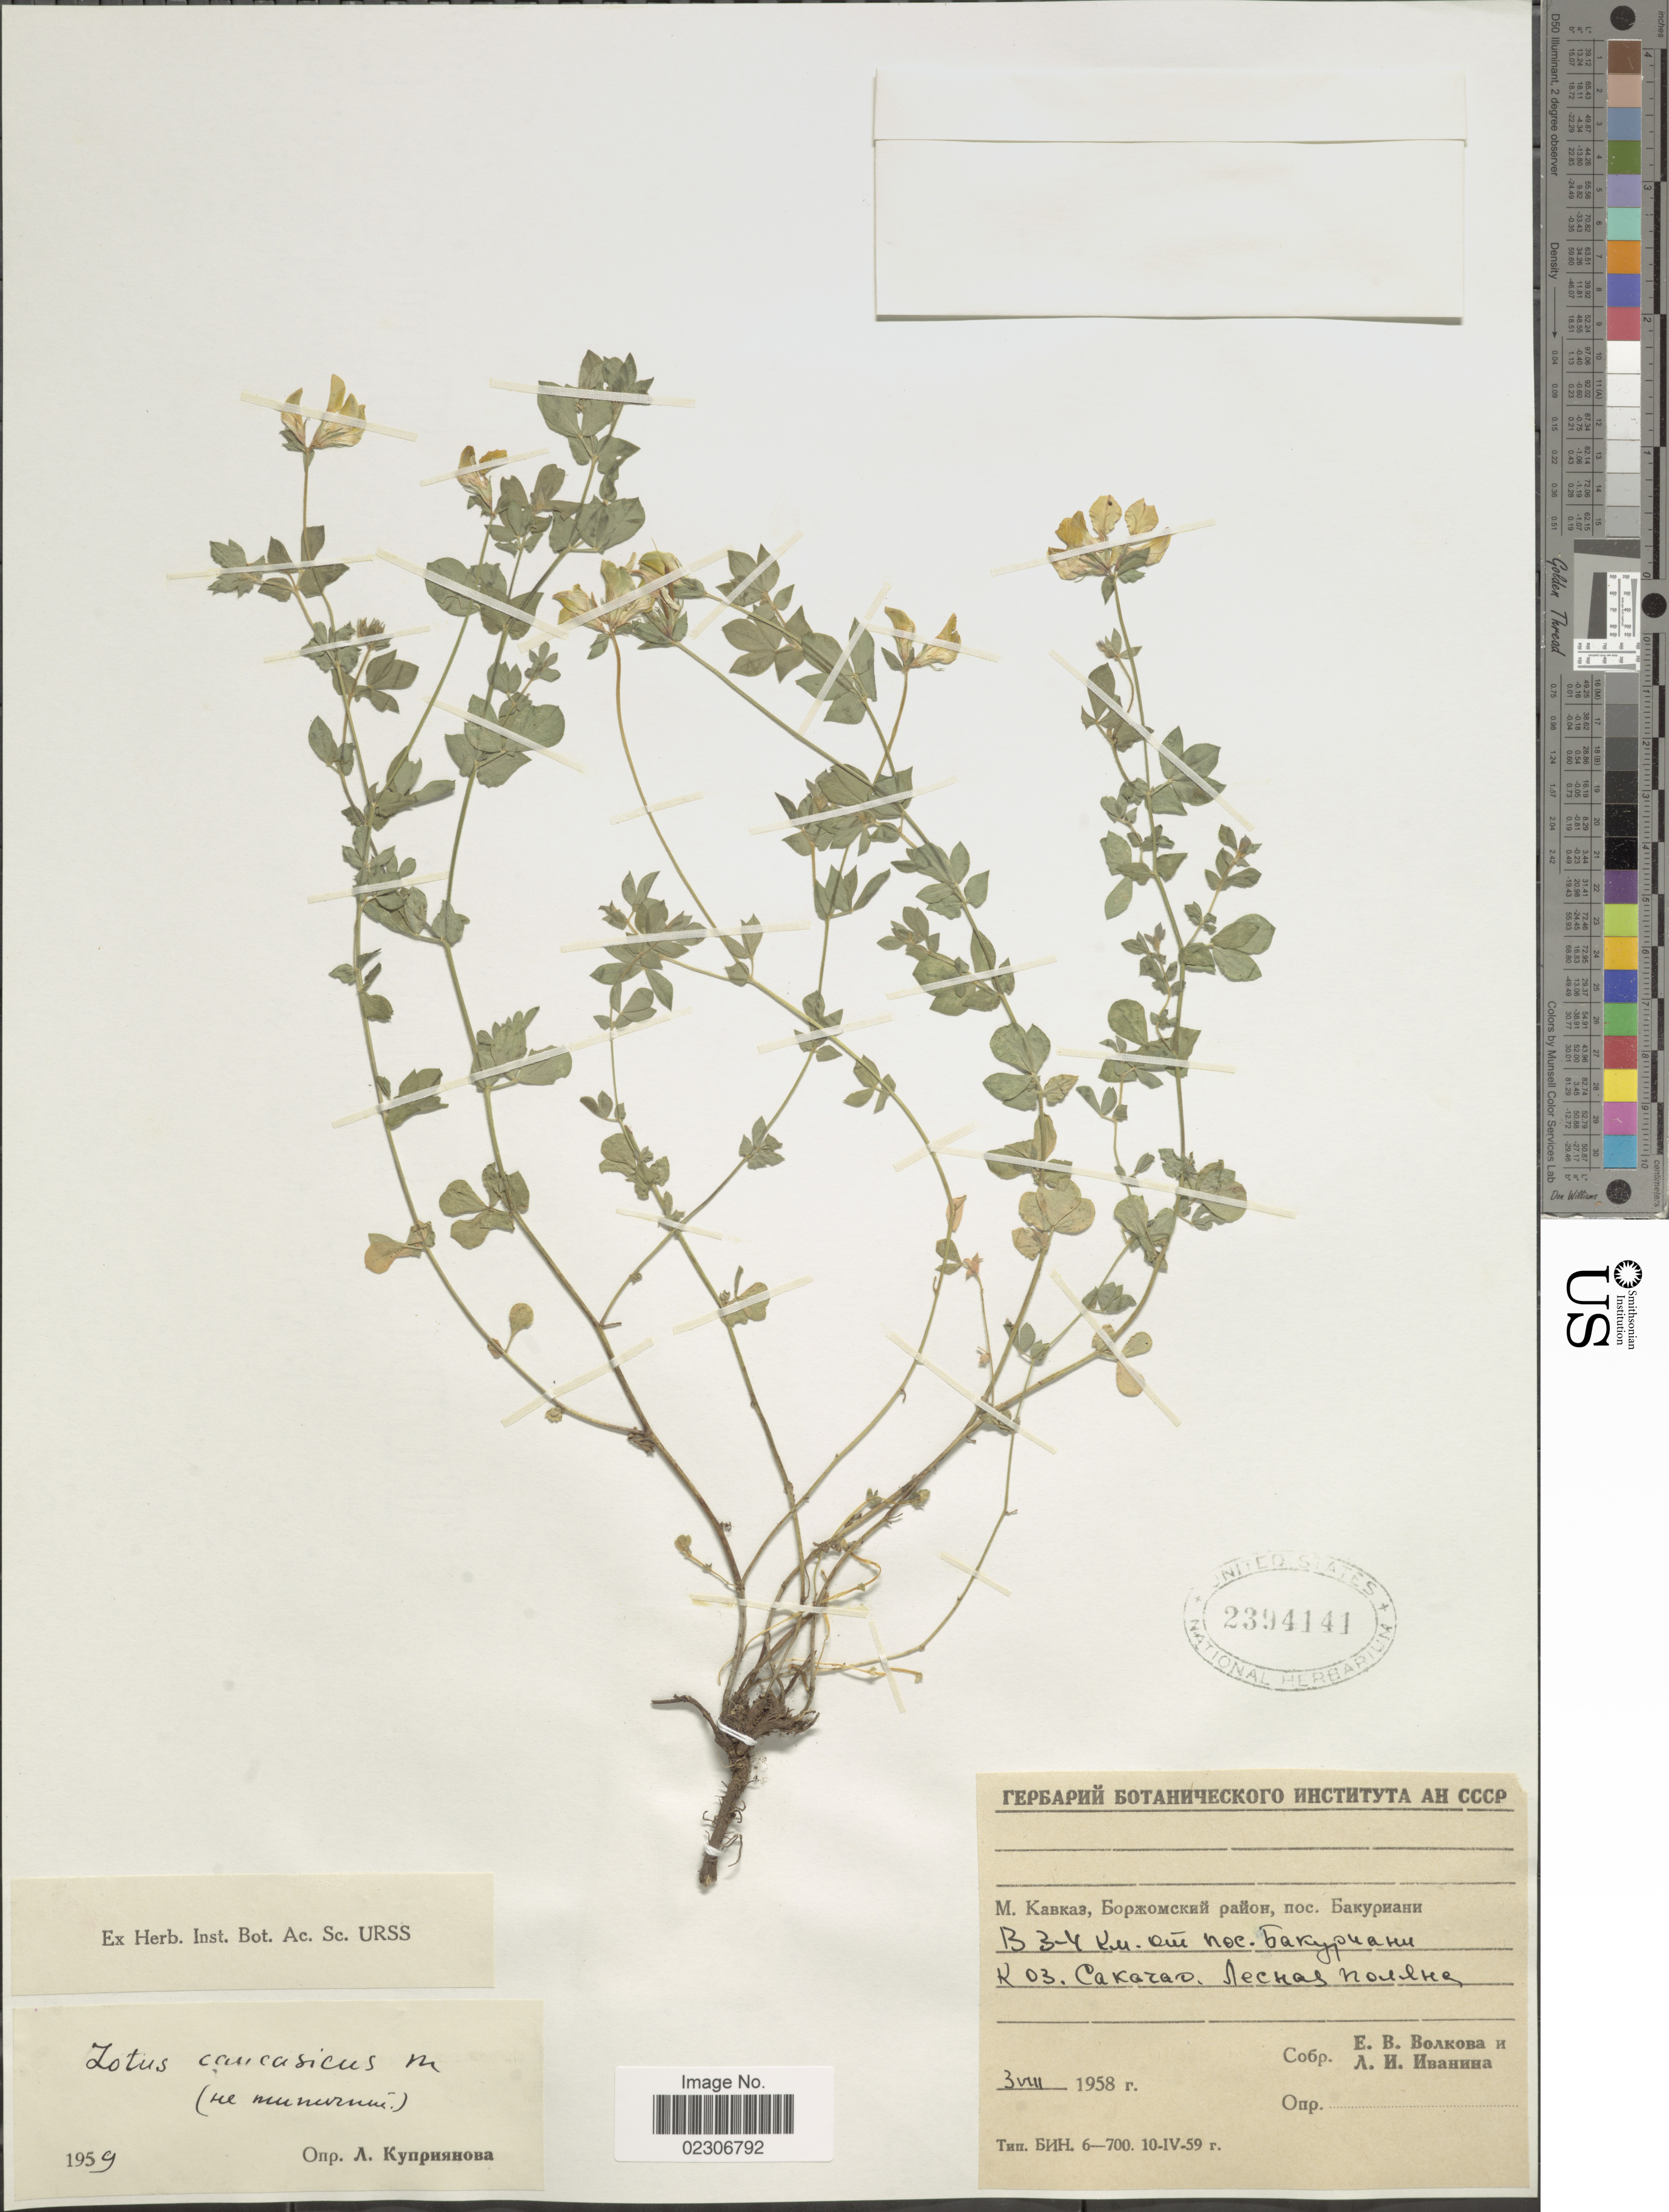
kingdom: Plantae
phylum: Tracheophyta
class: Magnoliopsida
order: Fabales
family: Fabaceae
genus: Lotus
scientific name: Lotus caucasicus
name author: Kuprian.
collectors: E. V. Volkova & L. Ivanina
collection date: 1958-08-03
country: Georgia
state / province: Samtskhe-Javakheti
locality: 3- 4 km from Bakuriany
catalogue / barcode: US 2394141